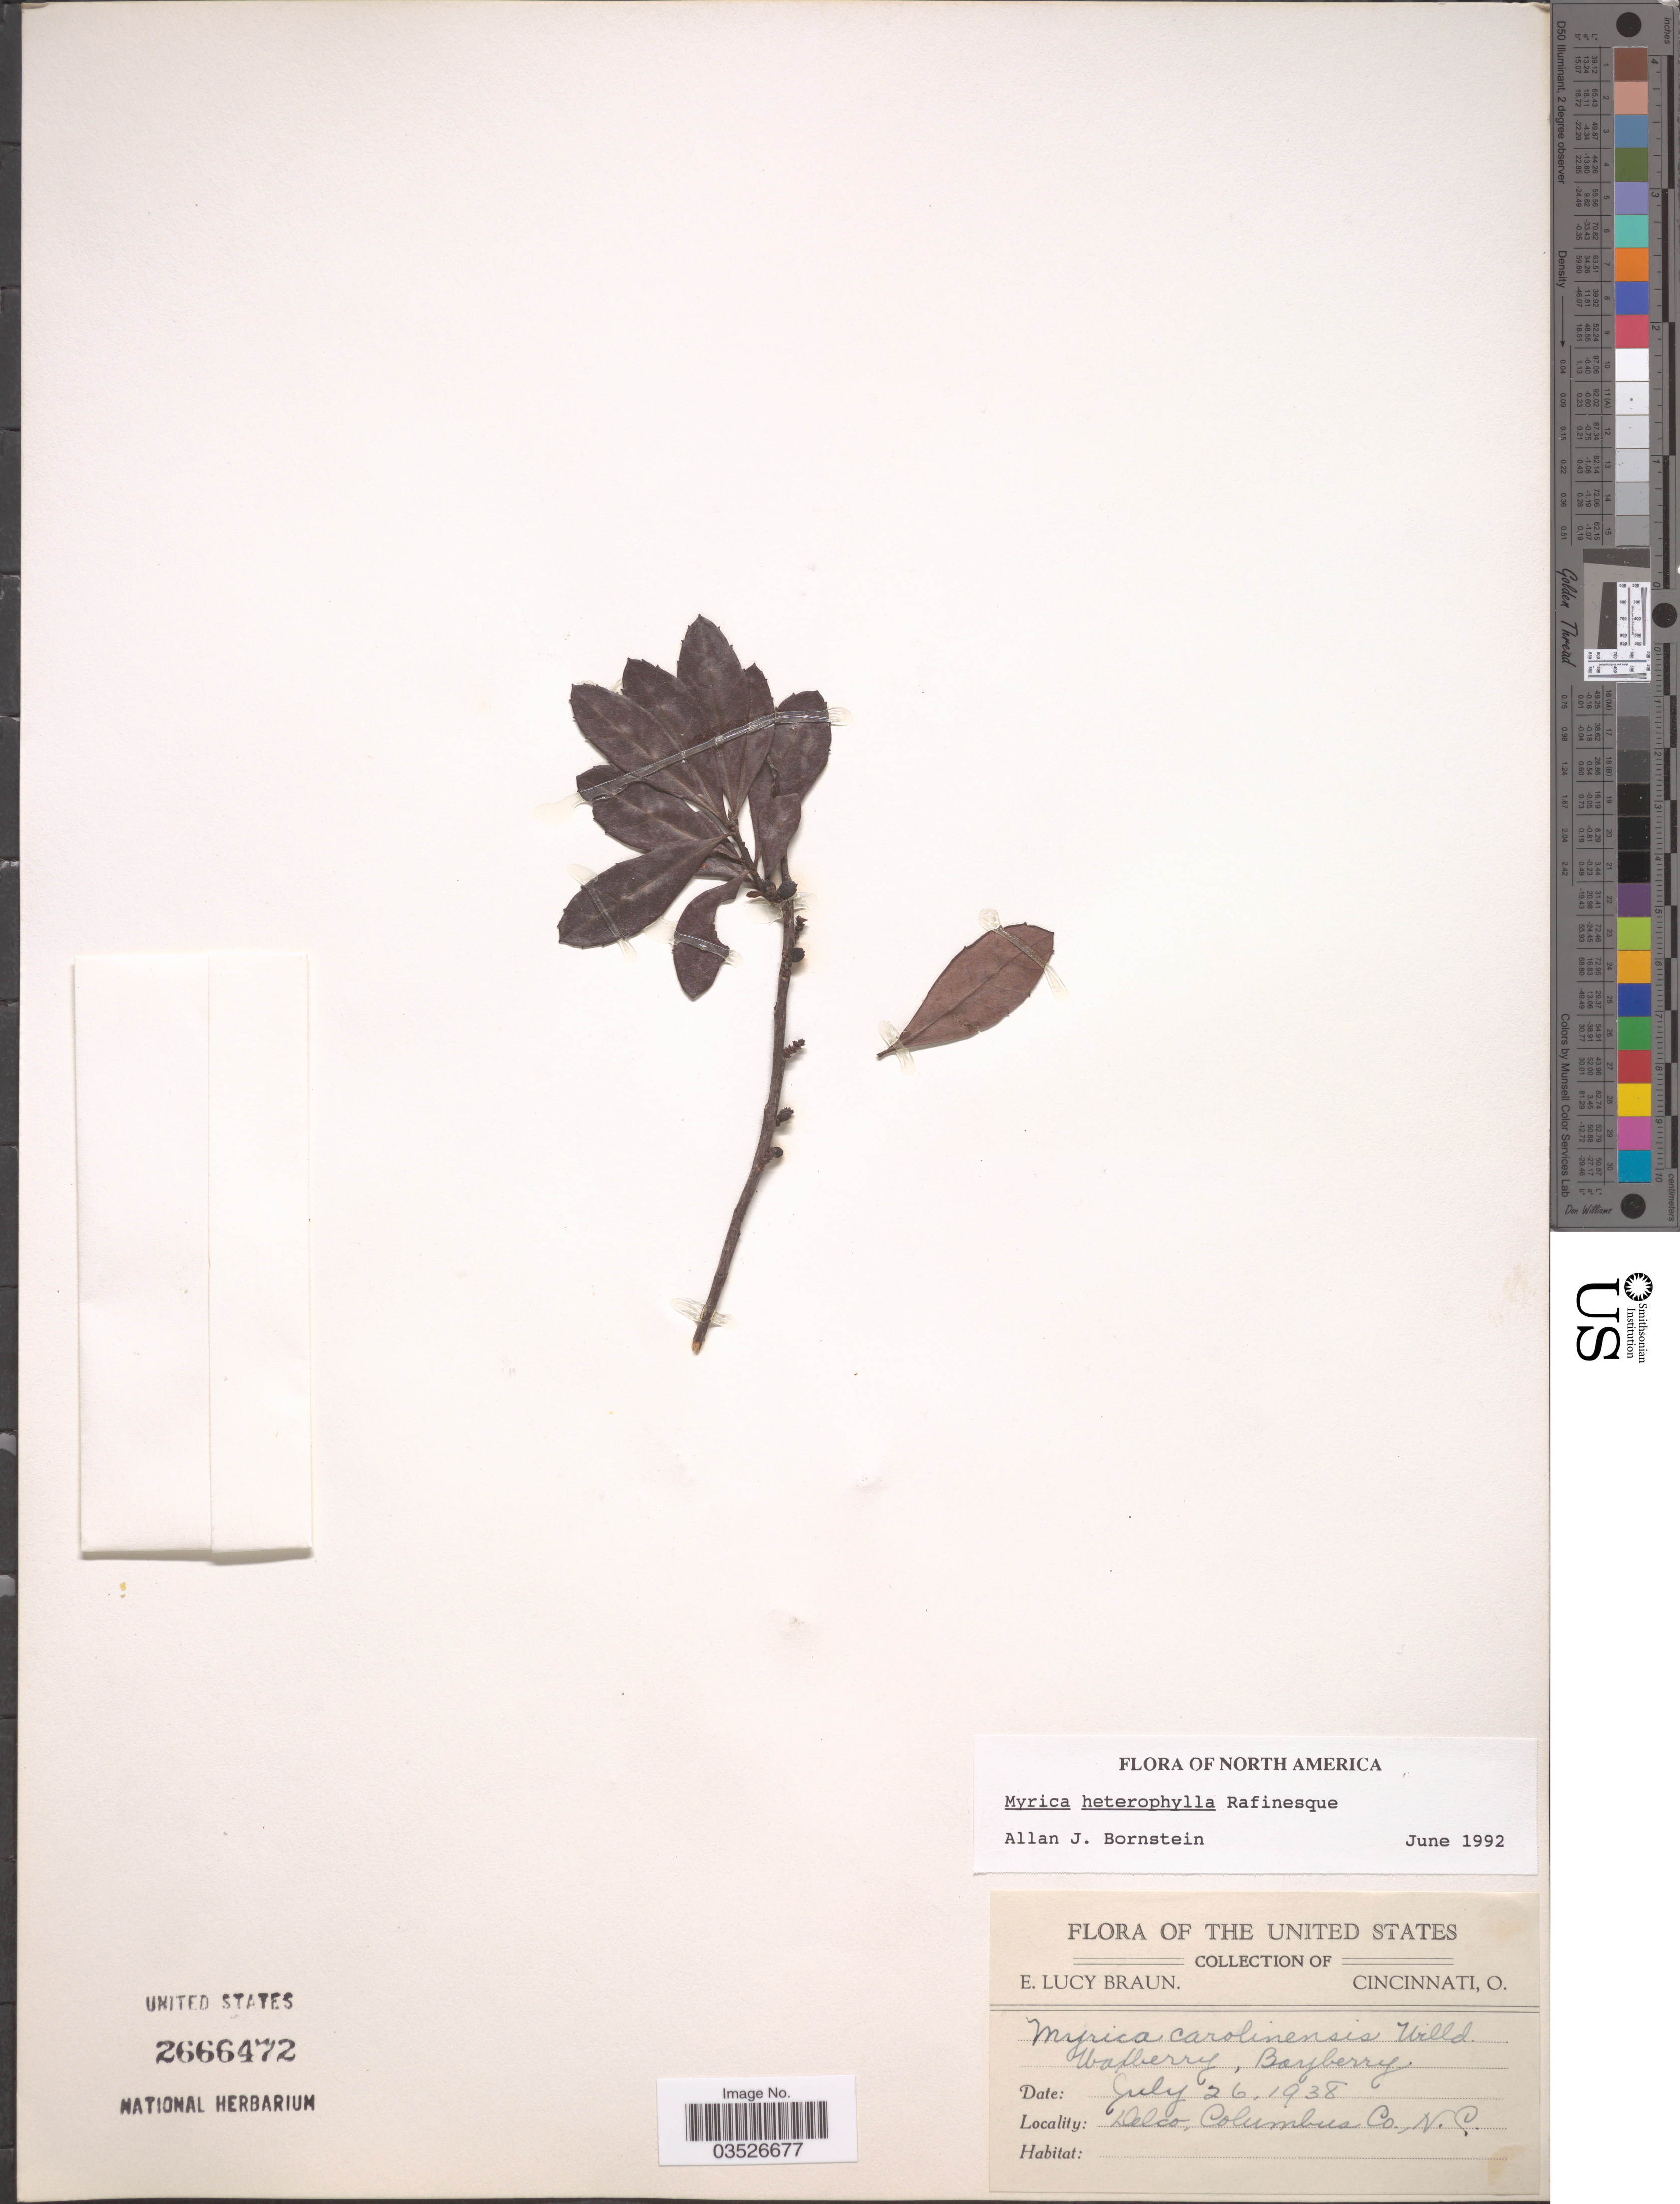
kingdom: Plantae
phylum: Tracheophyta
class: Magnoliopsida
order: Fagales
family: Myricaceae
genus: Morella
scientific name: Morella caroliniensis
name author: (Mill.) Small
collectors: E. L. Braun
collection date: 1938-07-26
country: United States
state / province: North Carolina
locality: Delco, Columbus Co.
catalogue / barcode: US 2666472